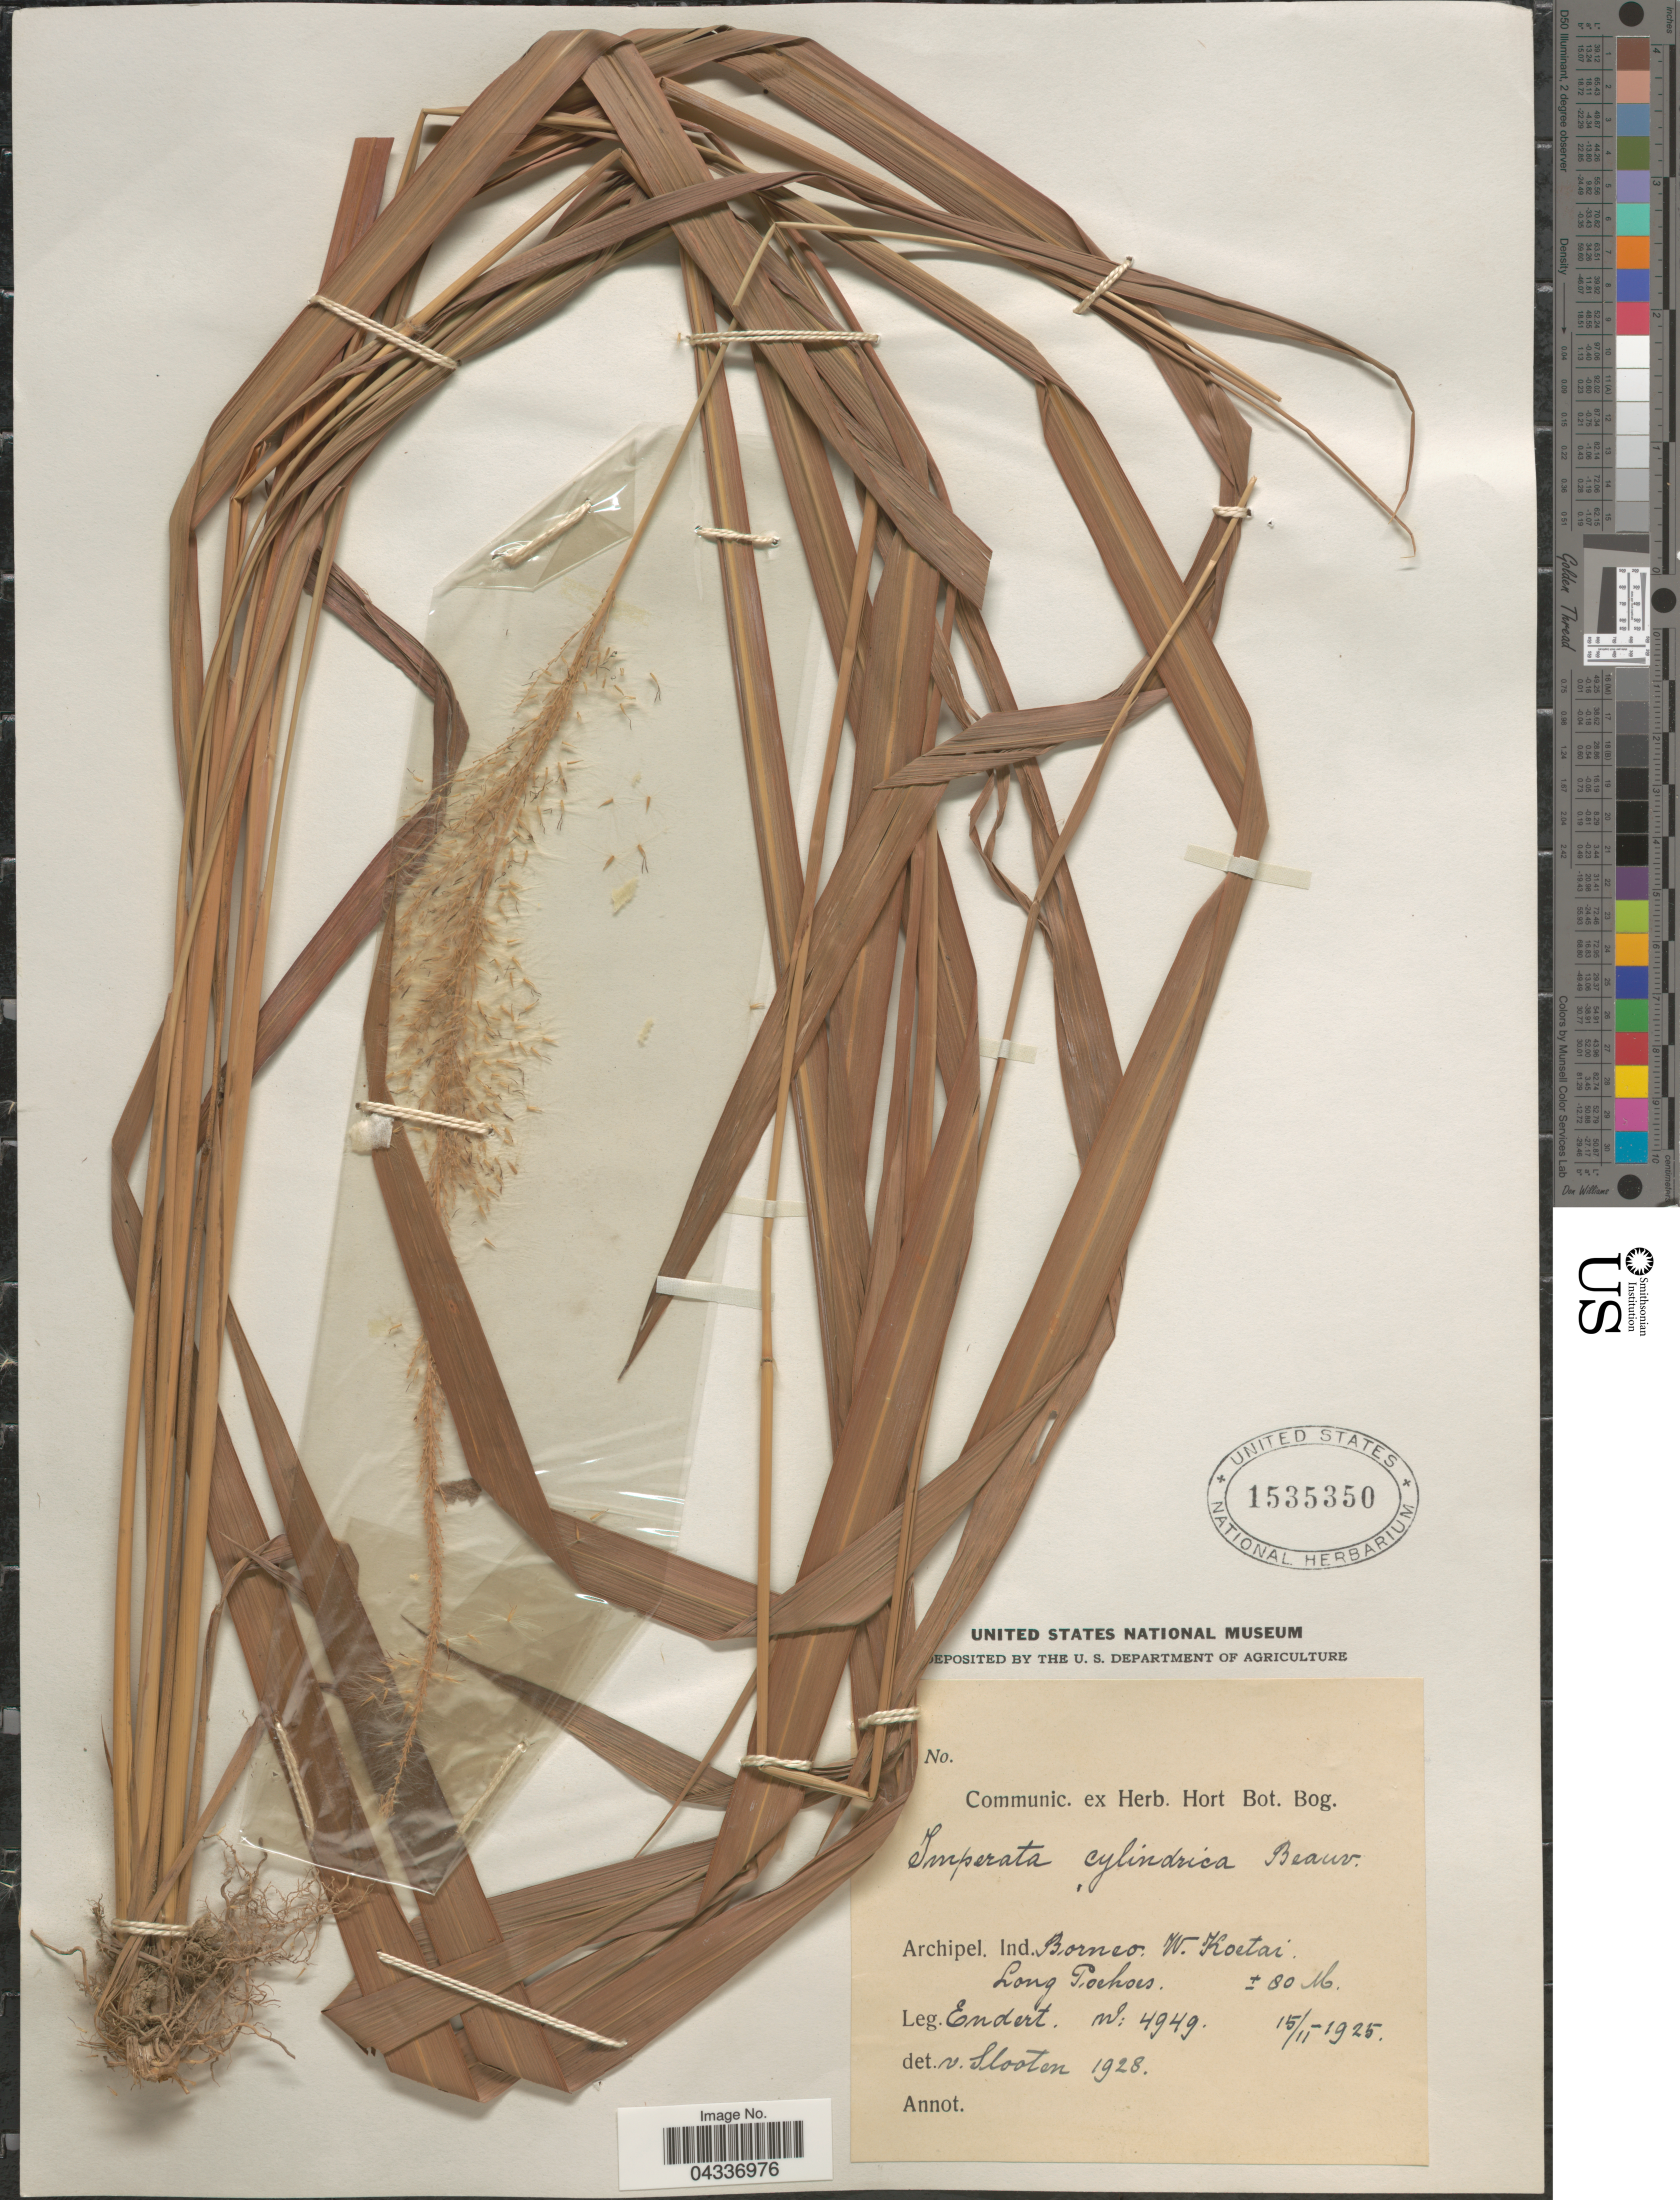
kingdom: Plantae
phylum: Tracheophyta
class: Liliopsida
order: Poales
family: Poaceae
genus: Imperata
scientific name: Imperata conferta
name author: (J. Presl) Ohwi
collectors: Endert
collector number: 4949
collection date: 1925-11-15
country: Indonesia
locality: Archipel. Ind. Borneo. W. Koetai. Long Poehoes.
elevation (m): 80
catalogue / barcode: US 1535350